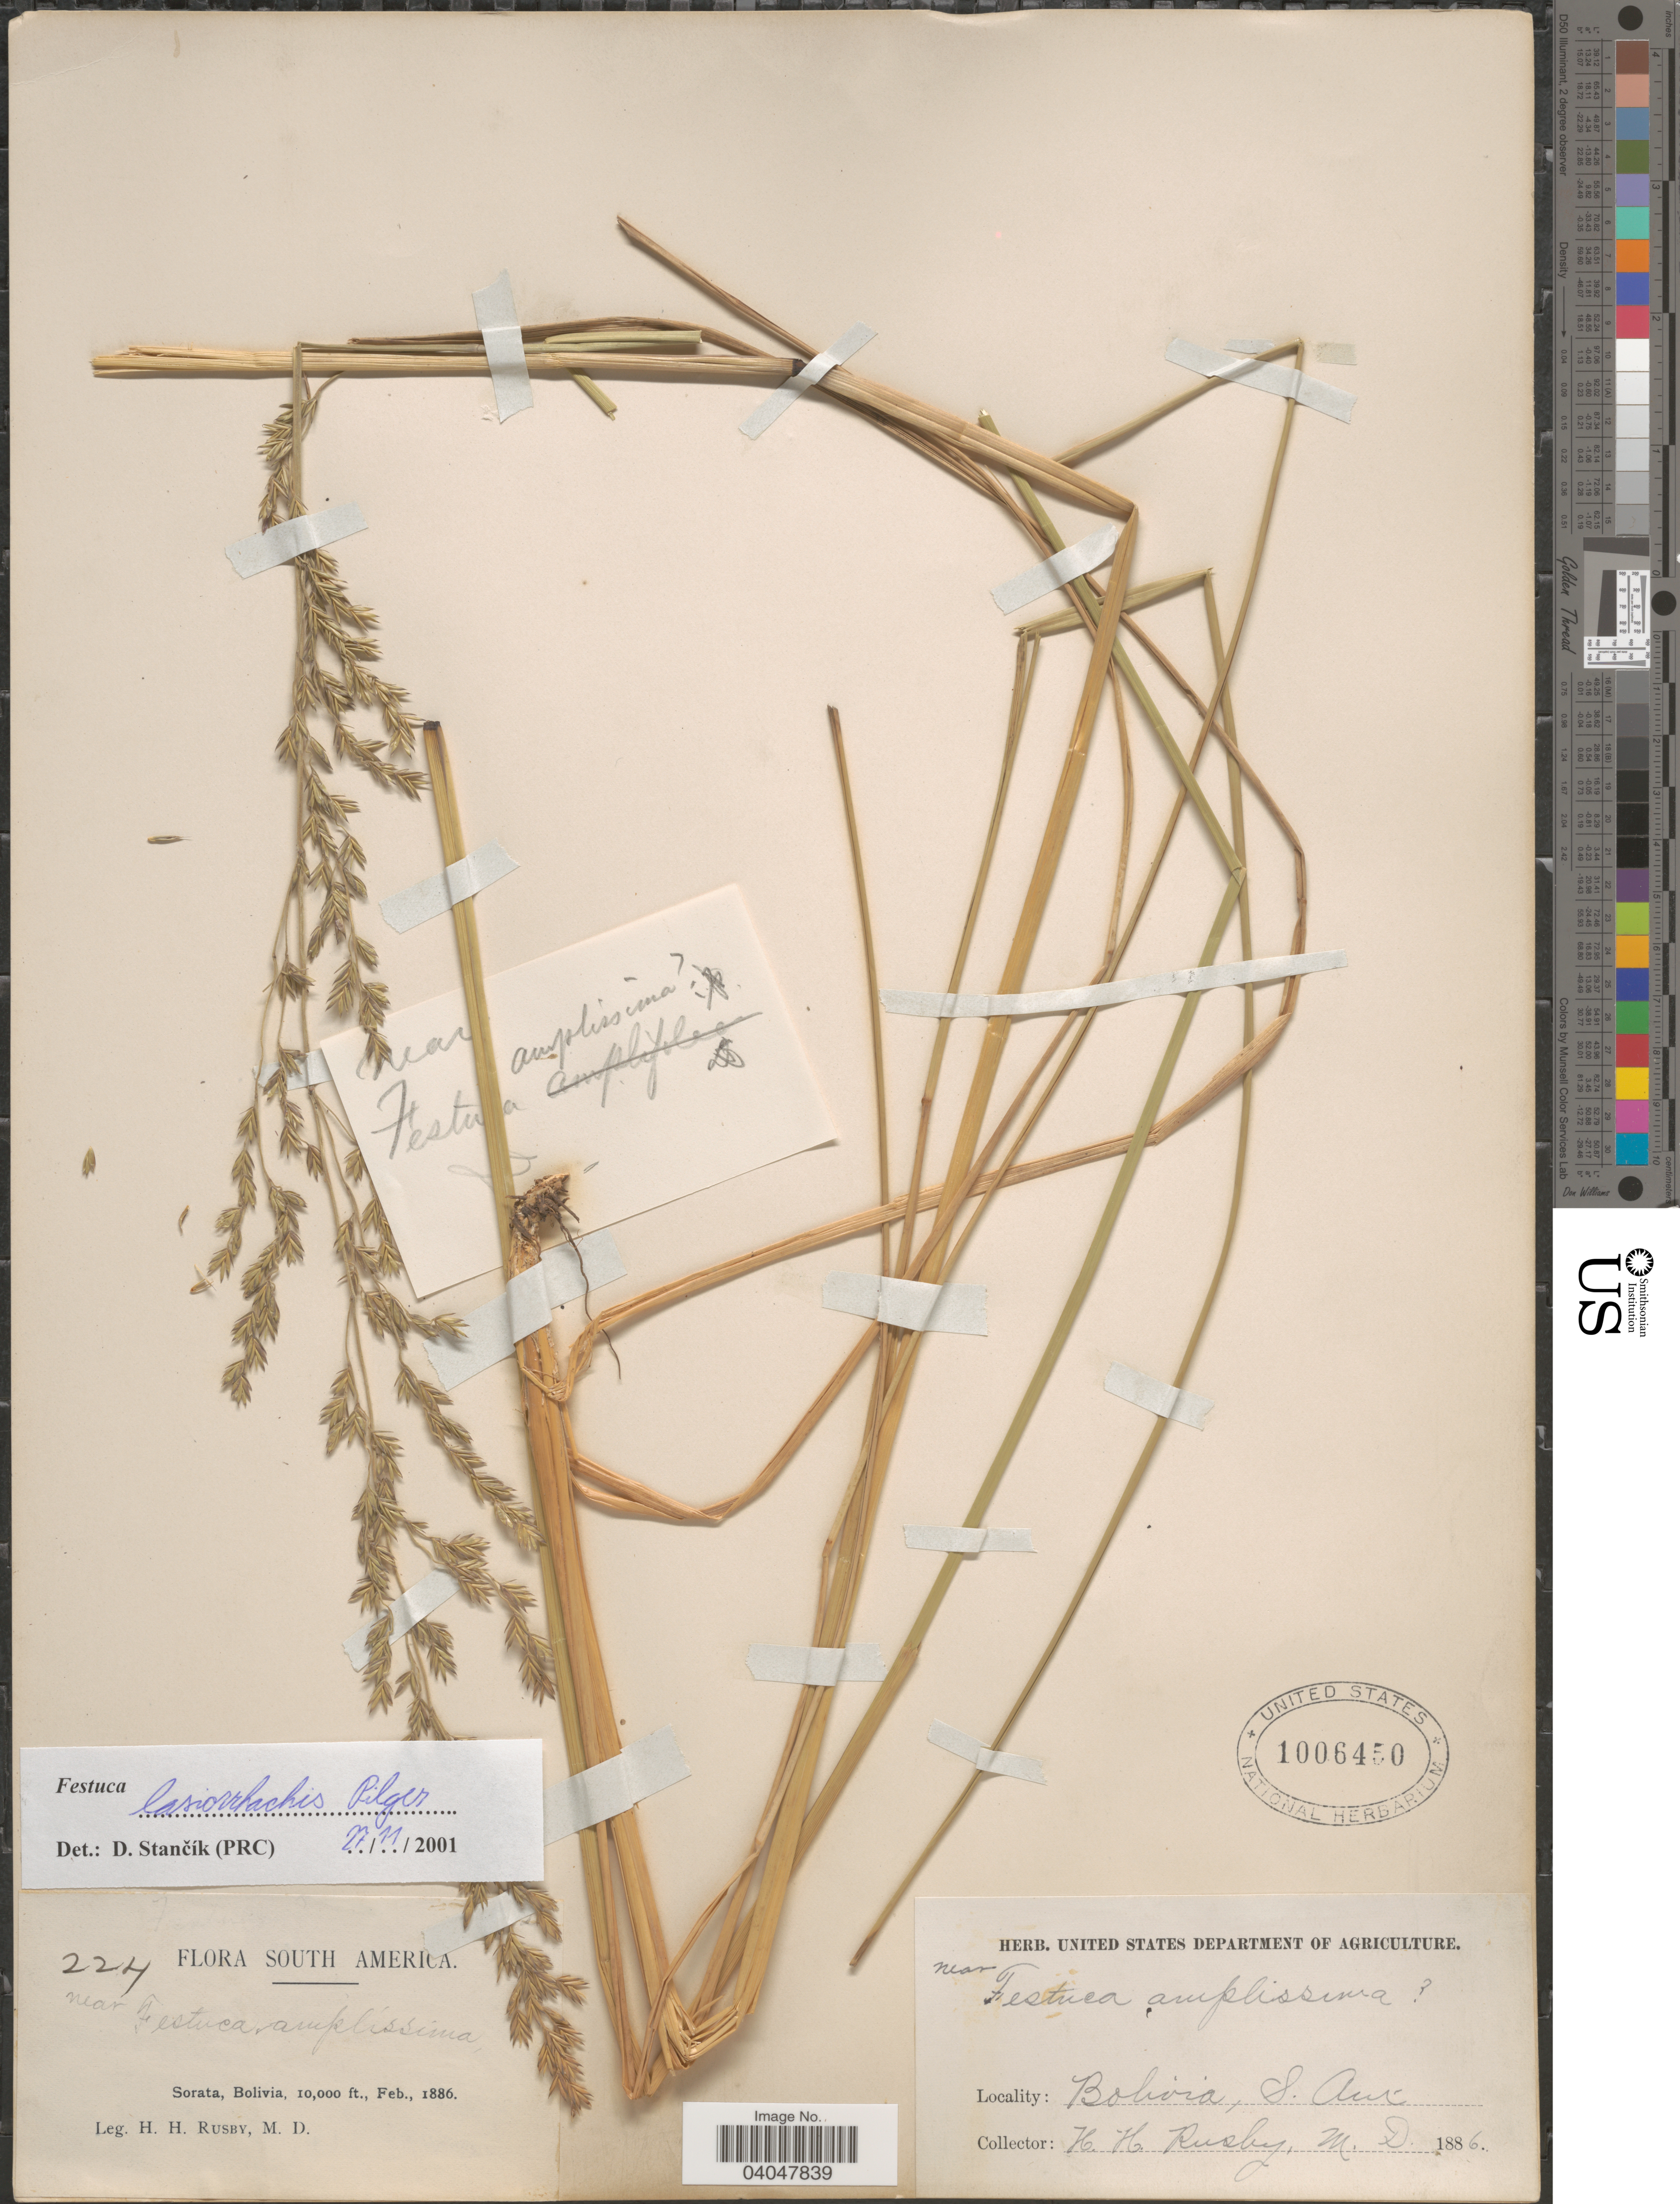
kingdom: Plantae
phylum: Tracheophyta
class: Liliopsida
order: Poales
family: Poaceae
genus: Festuca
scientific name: Festuca lasiorrhachis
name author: Pilg.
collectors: H. H. Rusby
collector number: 224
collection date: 1886-02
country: Bolivia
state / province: La Páz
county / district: Larecaja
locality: Sorata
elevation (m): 3048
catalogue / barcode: US 1006450